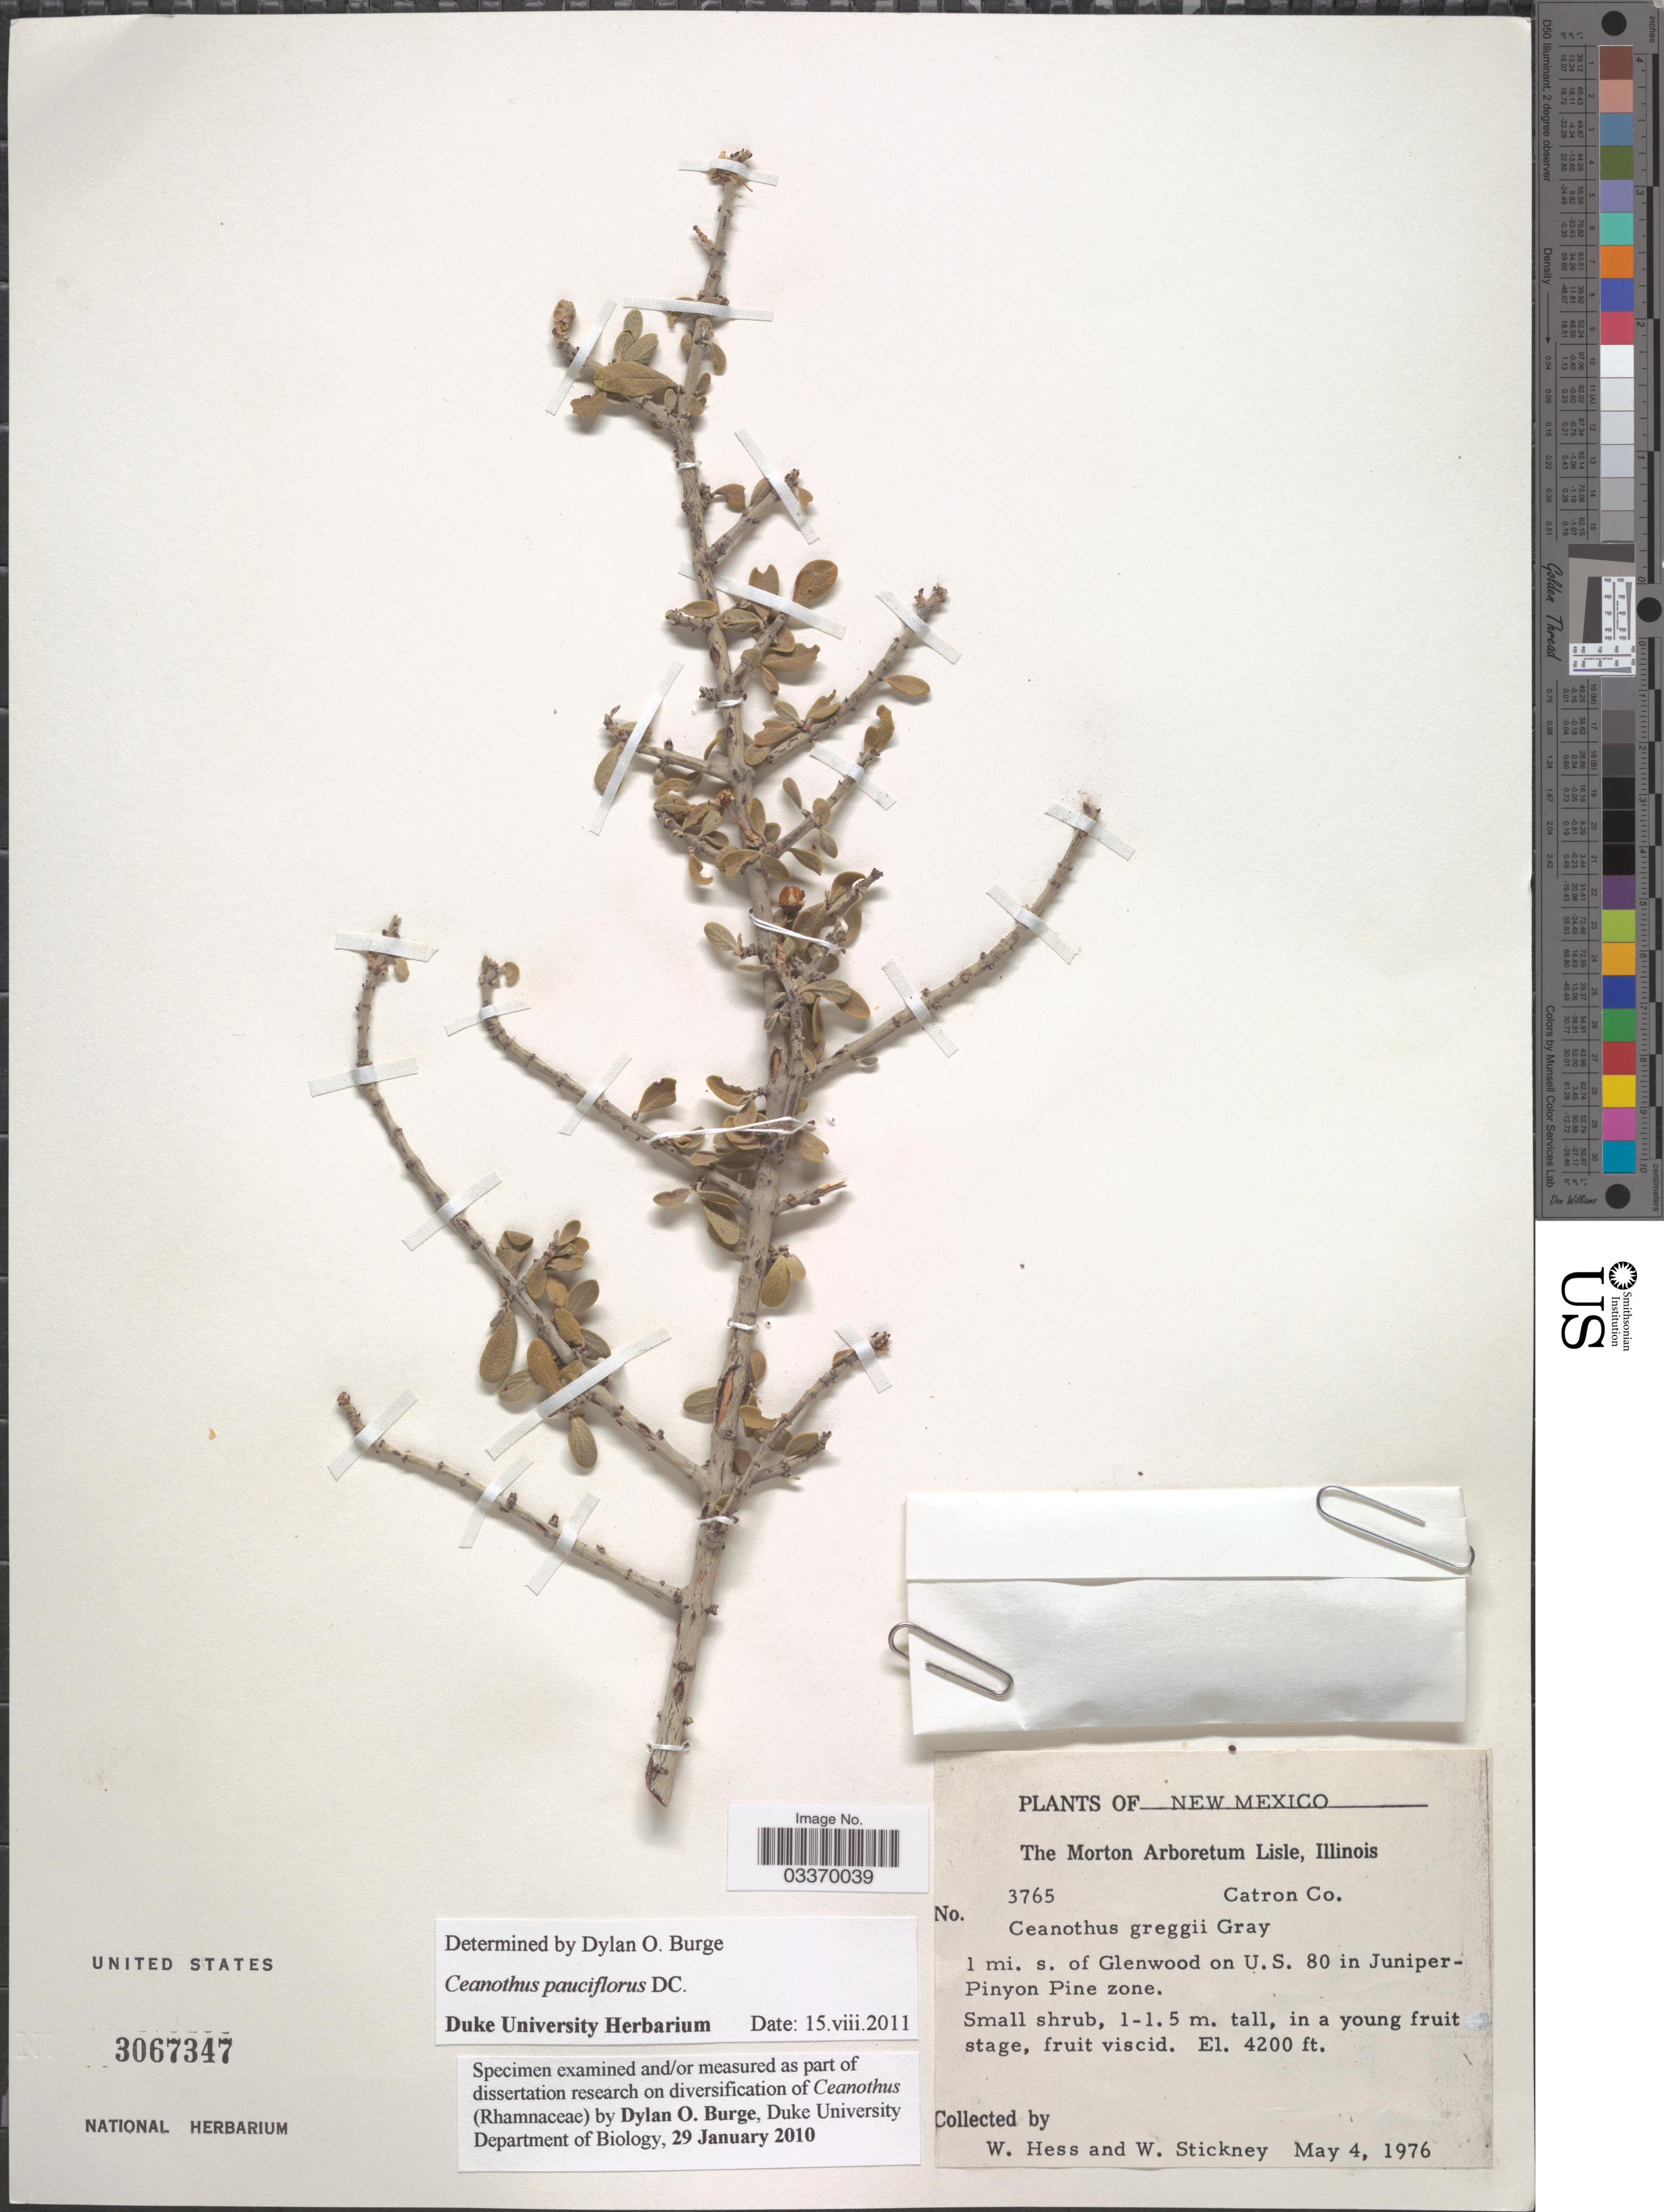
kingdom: Plantae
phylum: Tracheophyta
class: Magnoliopsida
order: Rosales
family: Rhamnaceae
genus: Ceanothus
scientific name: Ceanothus pauciflorus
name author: DC.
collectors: W. Hess & W. Stickney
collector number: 3765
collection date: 1976-05-04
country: United States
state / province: New Mexico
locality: Catron Co. 1 mi. s. of Glenwood on U.S. 80 in Juniper-Pinyon Pine zone.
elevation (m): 1280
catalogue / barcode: US 3067347